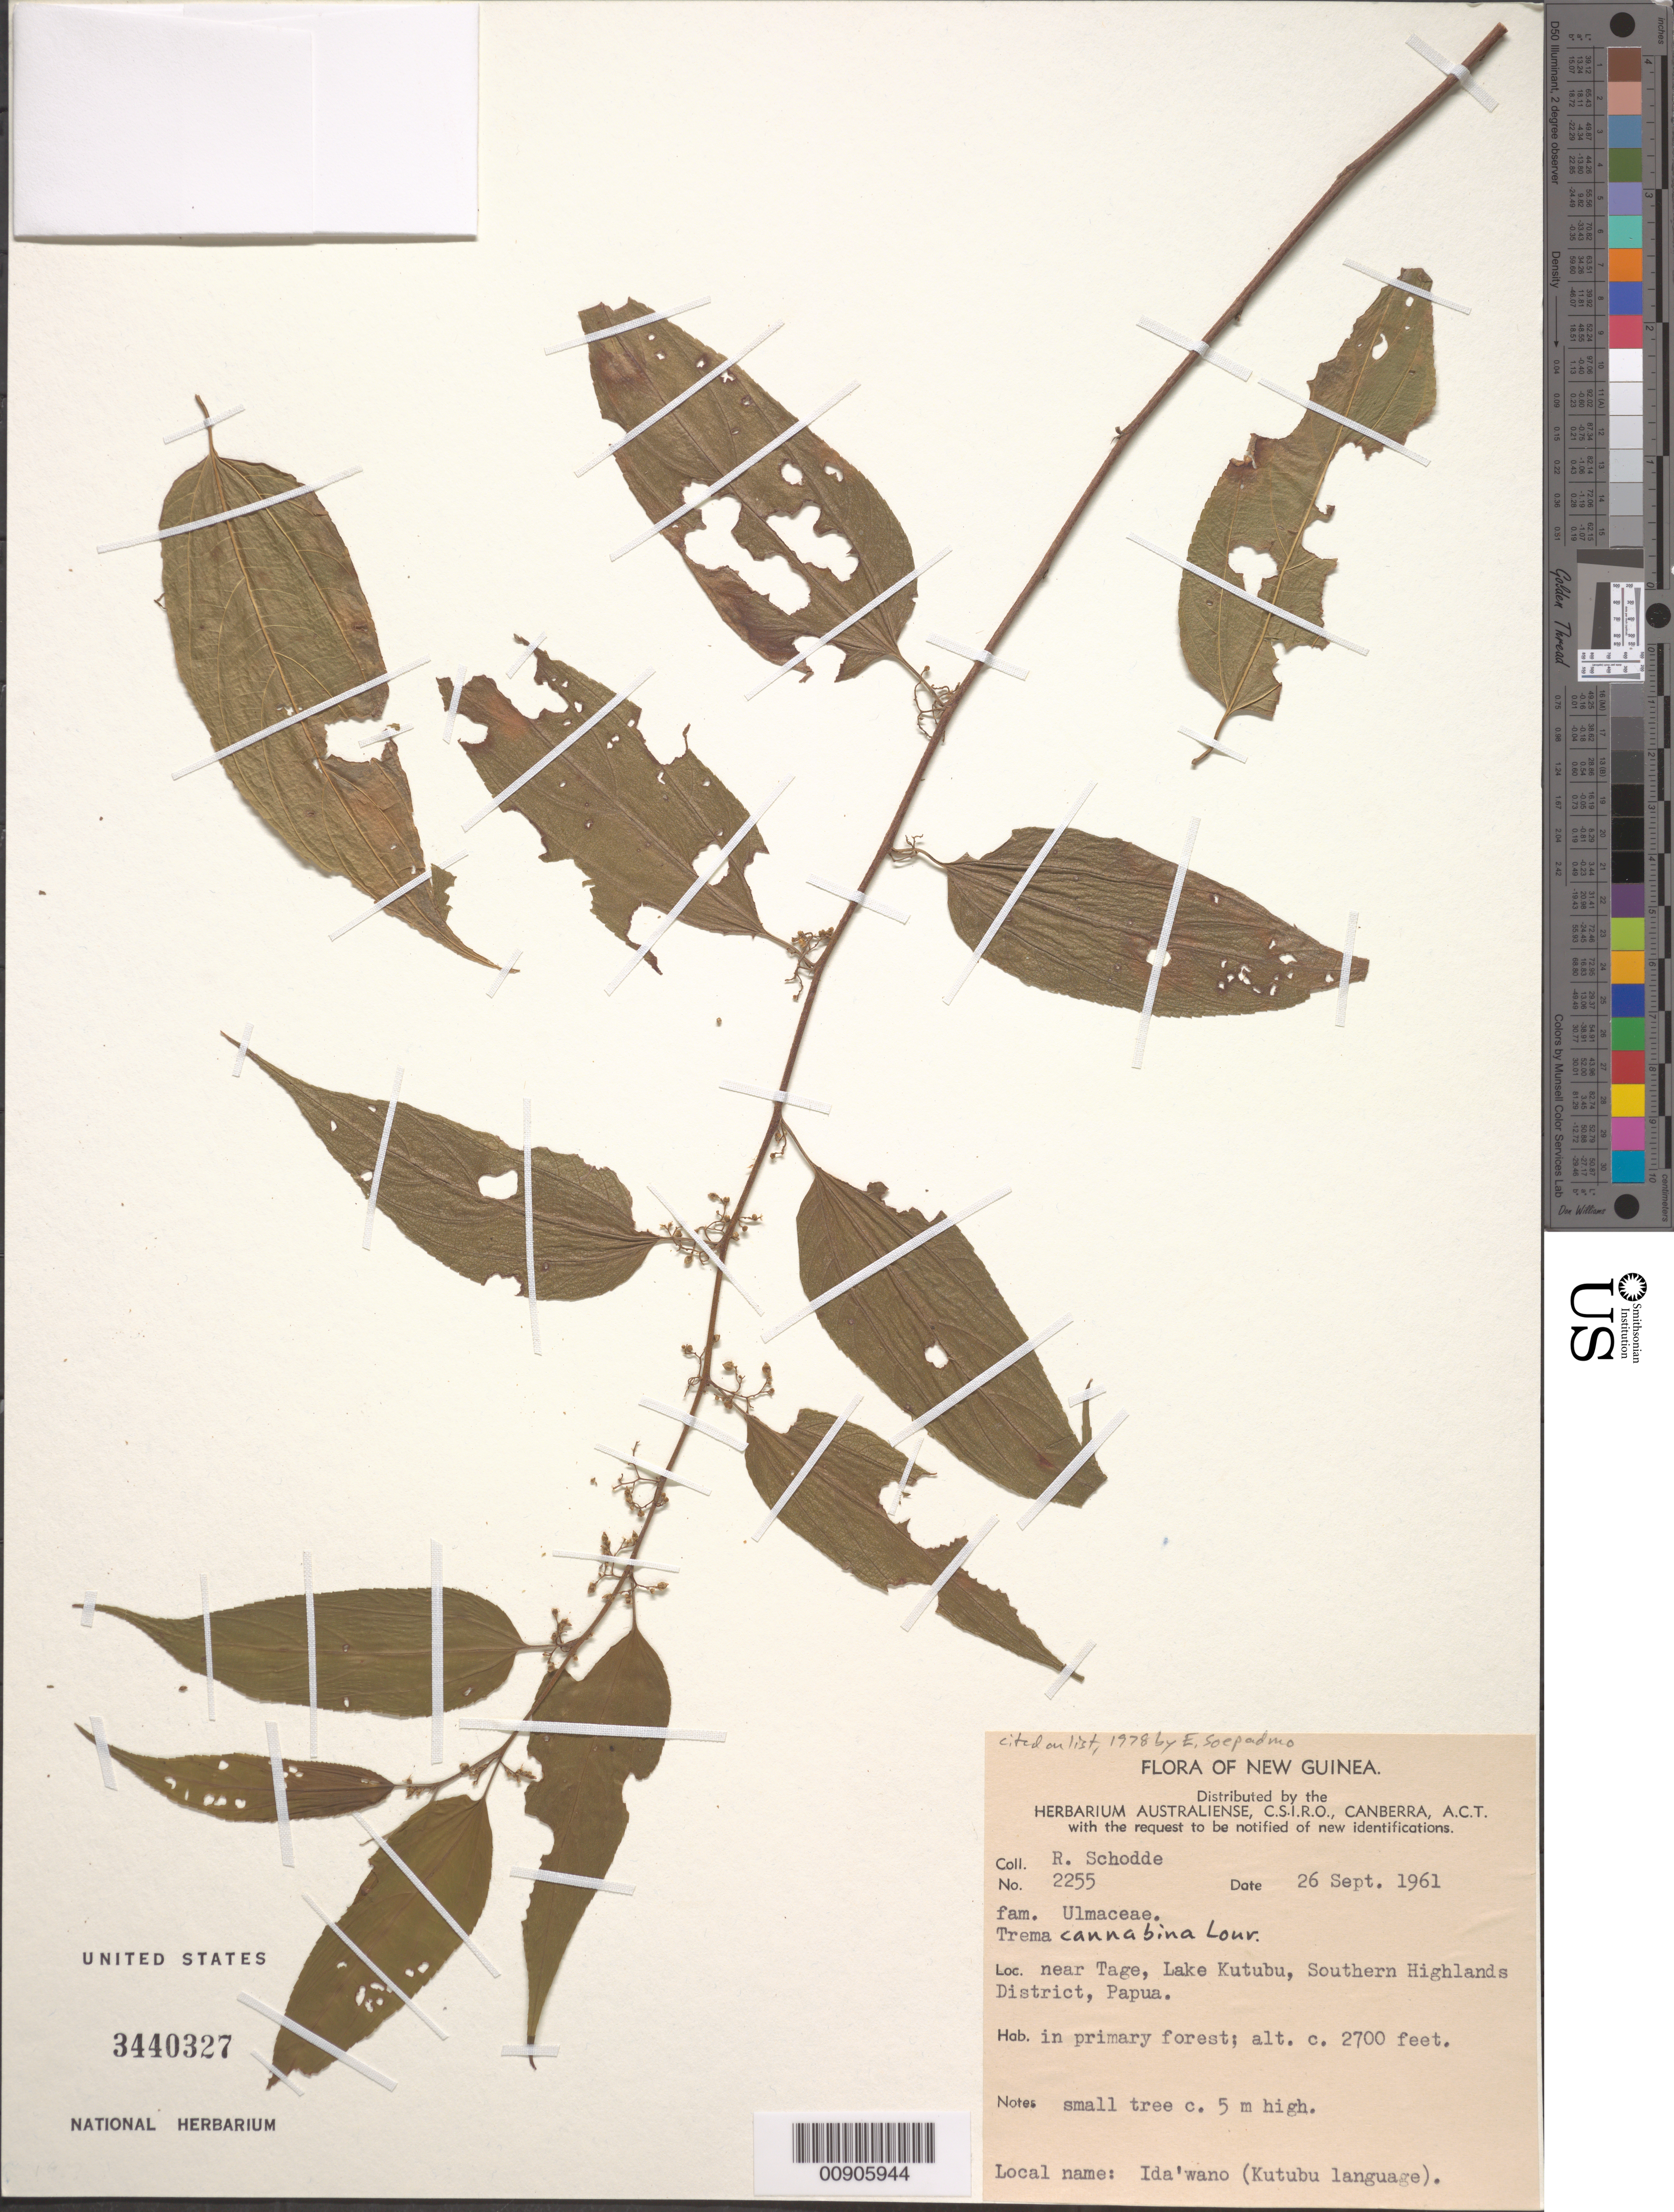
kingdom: Plantae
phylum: Tracheophyta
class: Magnoliopsida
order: Rosales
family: Cannabaceae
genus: Trema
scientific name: Trema cannabina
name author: Lour.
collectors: R. Schodde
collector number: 2255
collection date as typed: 26 Sep 1961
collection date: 1961-09-26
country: Papua New Guinea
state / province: Southern Highlands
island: New Guinea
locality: near Tage, Lake Kutubu, Southern Highlands District, Papua.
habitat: in primary forest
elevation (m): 823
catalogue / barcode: US 3440327